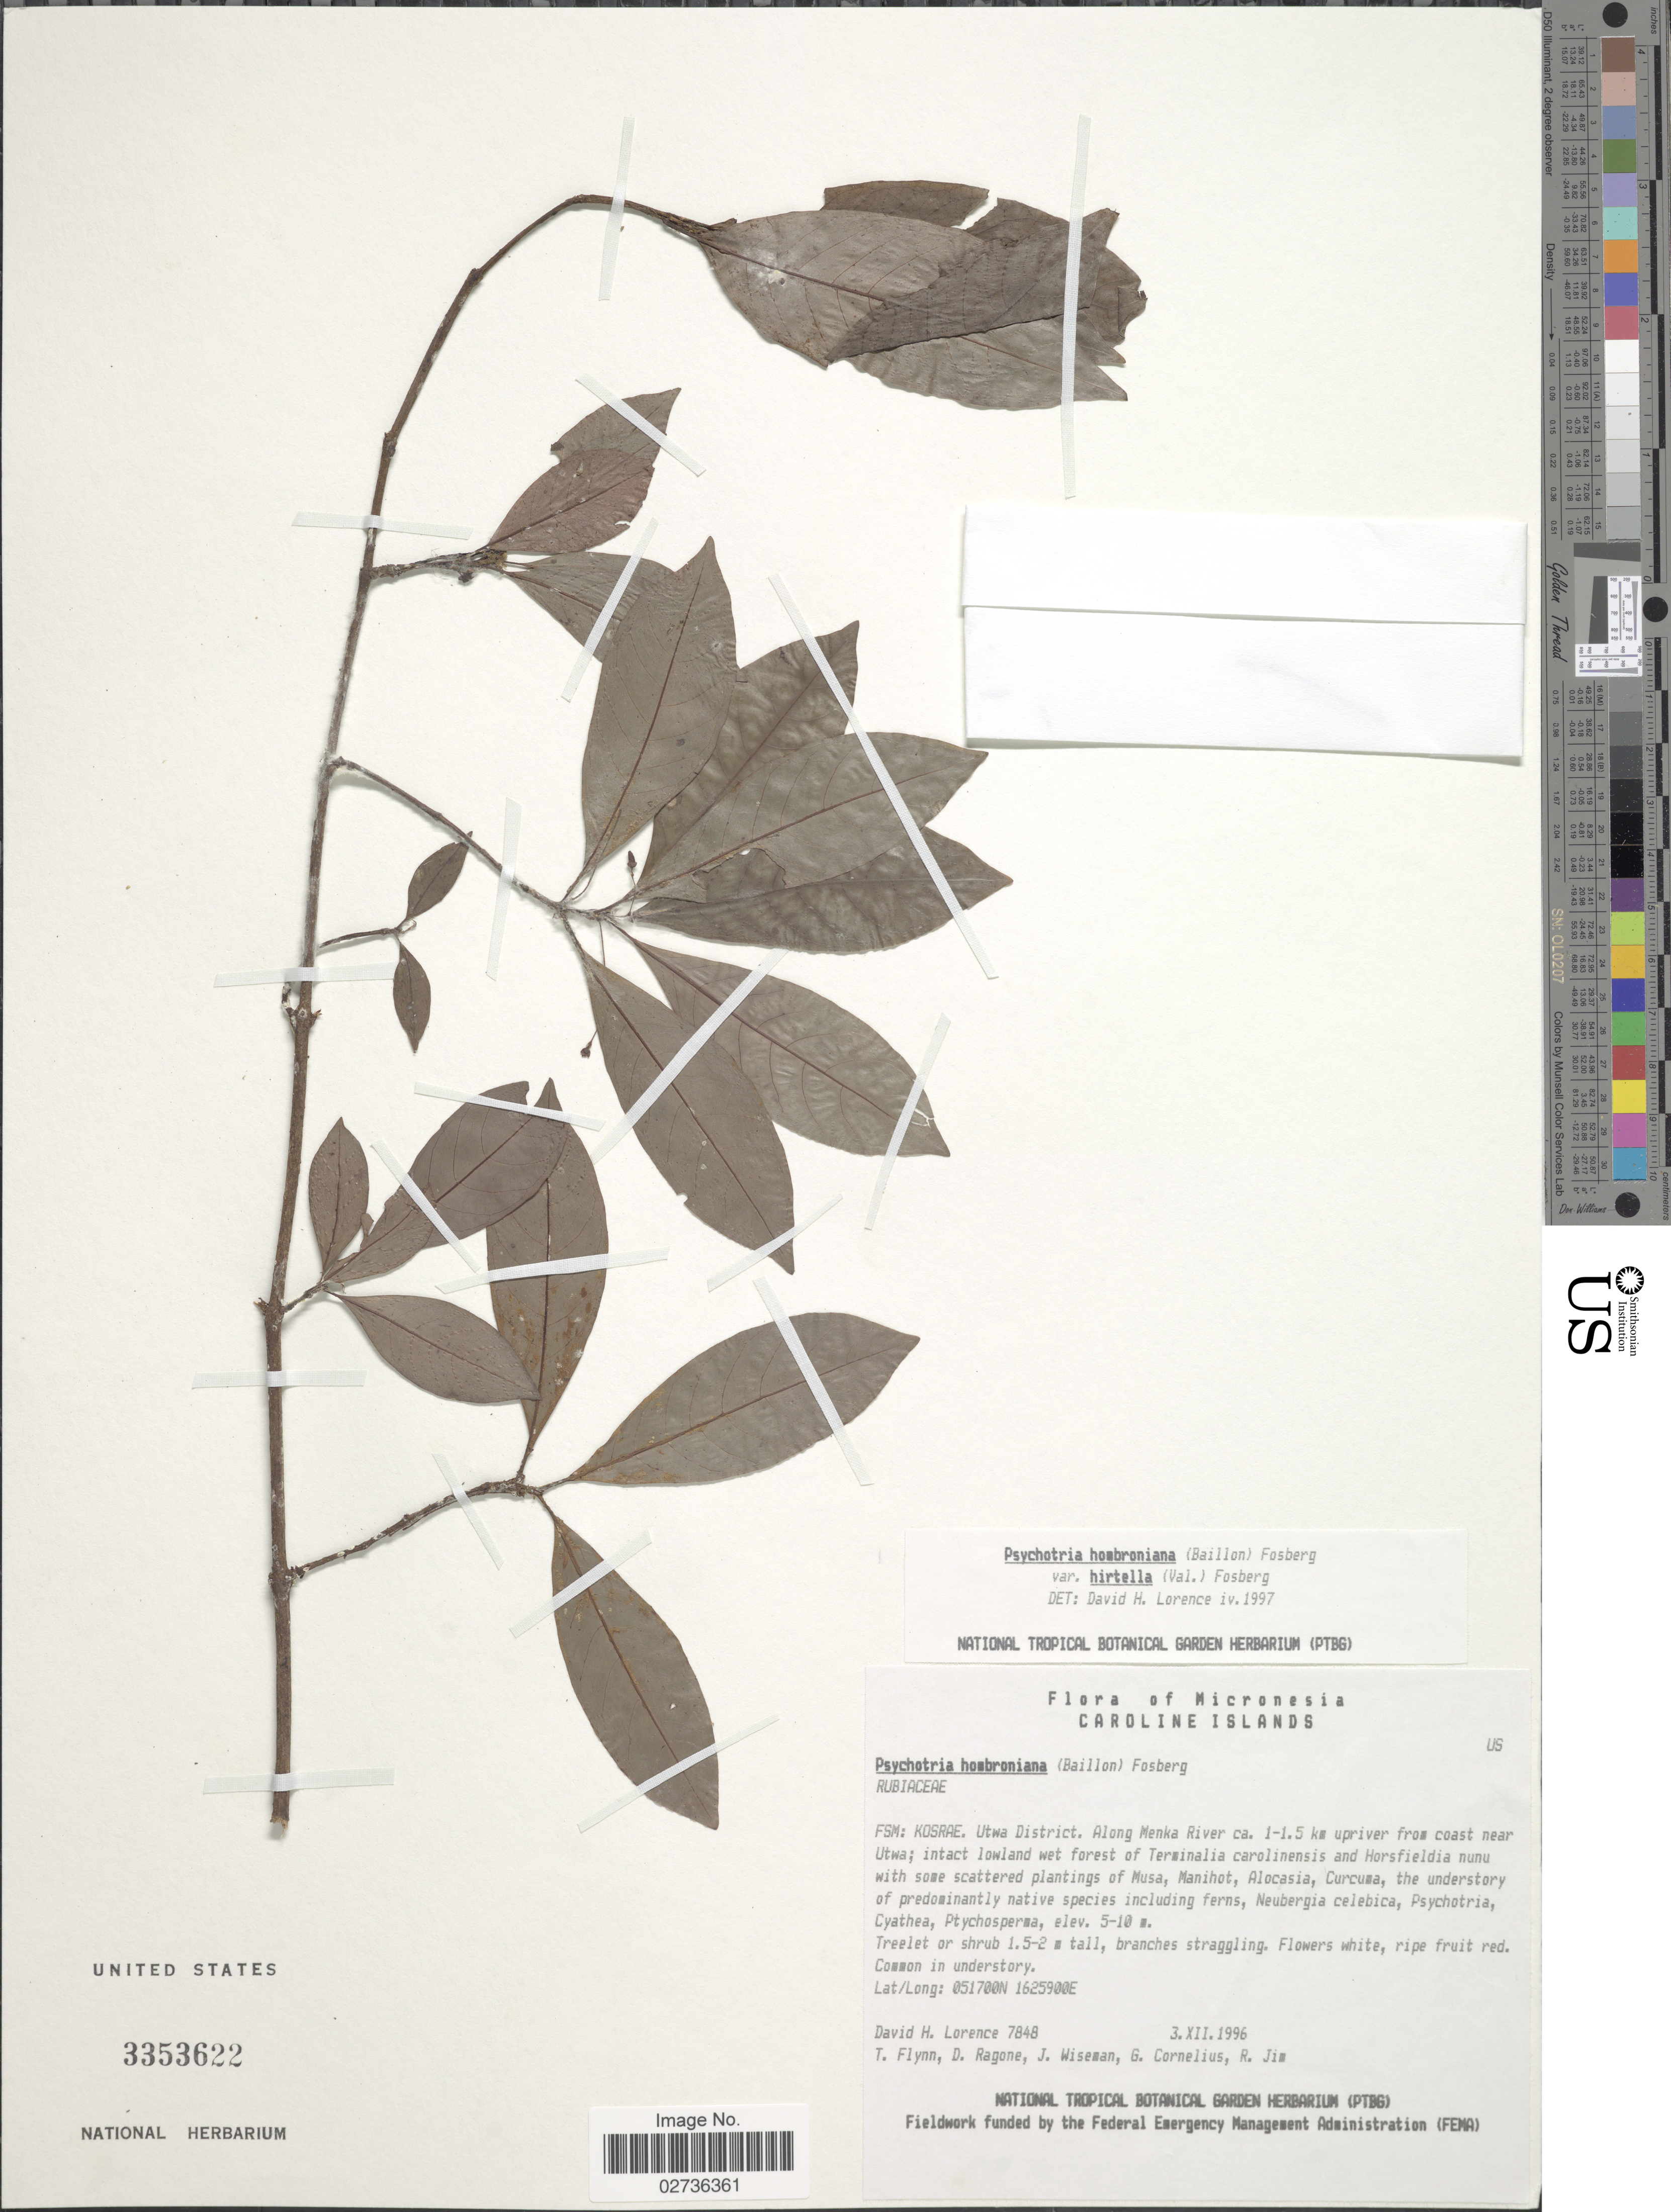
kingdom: Plantae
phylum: Tracheophyta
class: Magnoliopsida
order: Gentianales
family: Rubiaceae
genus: Psychotria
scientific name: Psychotria hombroniana var. hirtella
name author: (Valeton) Fosberg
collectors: D. Lorence, T. Flynn, D. Ragone, J. Wiseman & et al.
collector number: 7848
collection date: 1996-12-03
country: Micronesia, Federated States of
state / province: Kosrae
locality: Micronesia. Caroline Islands. FSM. Utwa District. Along Menka River ca. 1-1.5 km upriver from coast near Utwa.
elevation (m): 5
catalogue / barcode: US 3353622